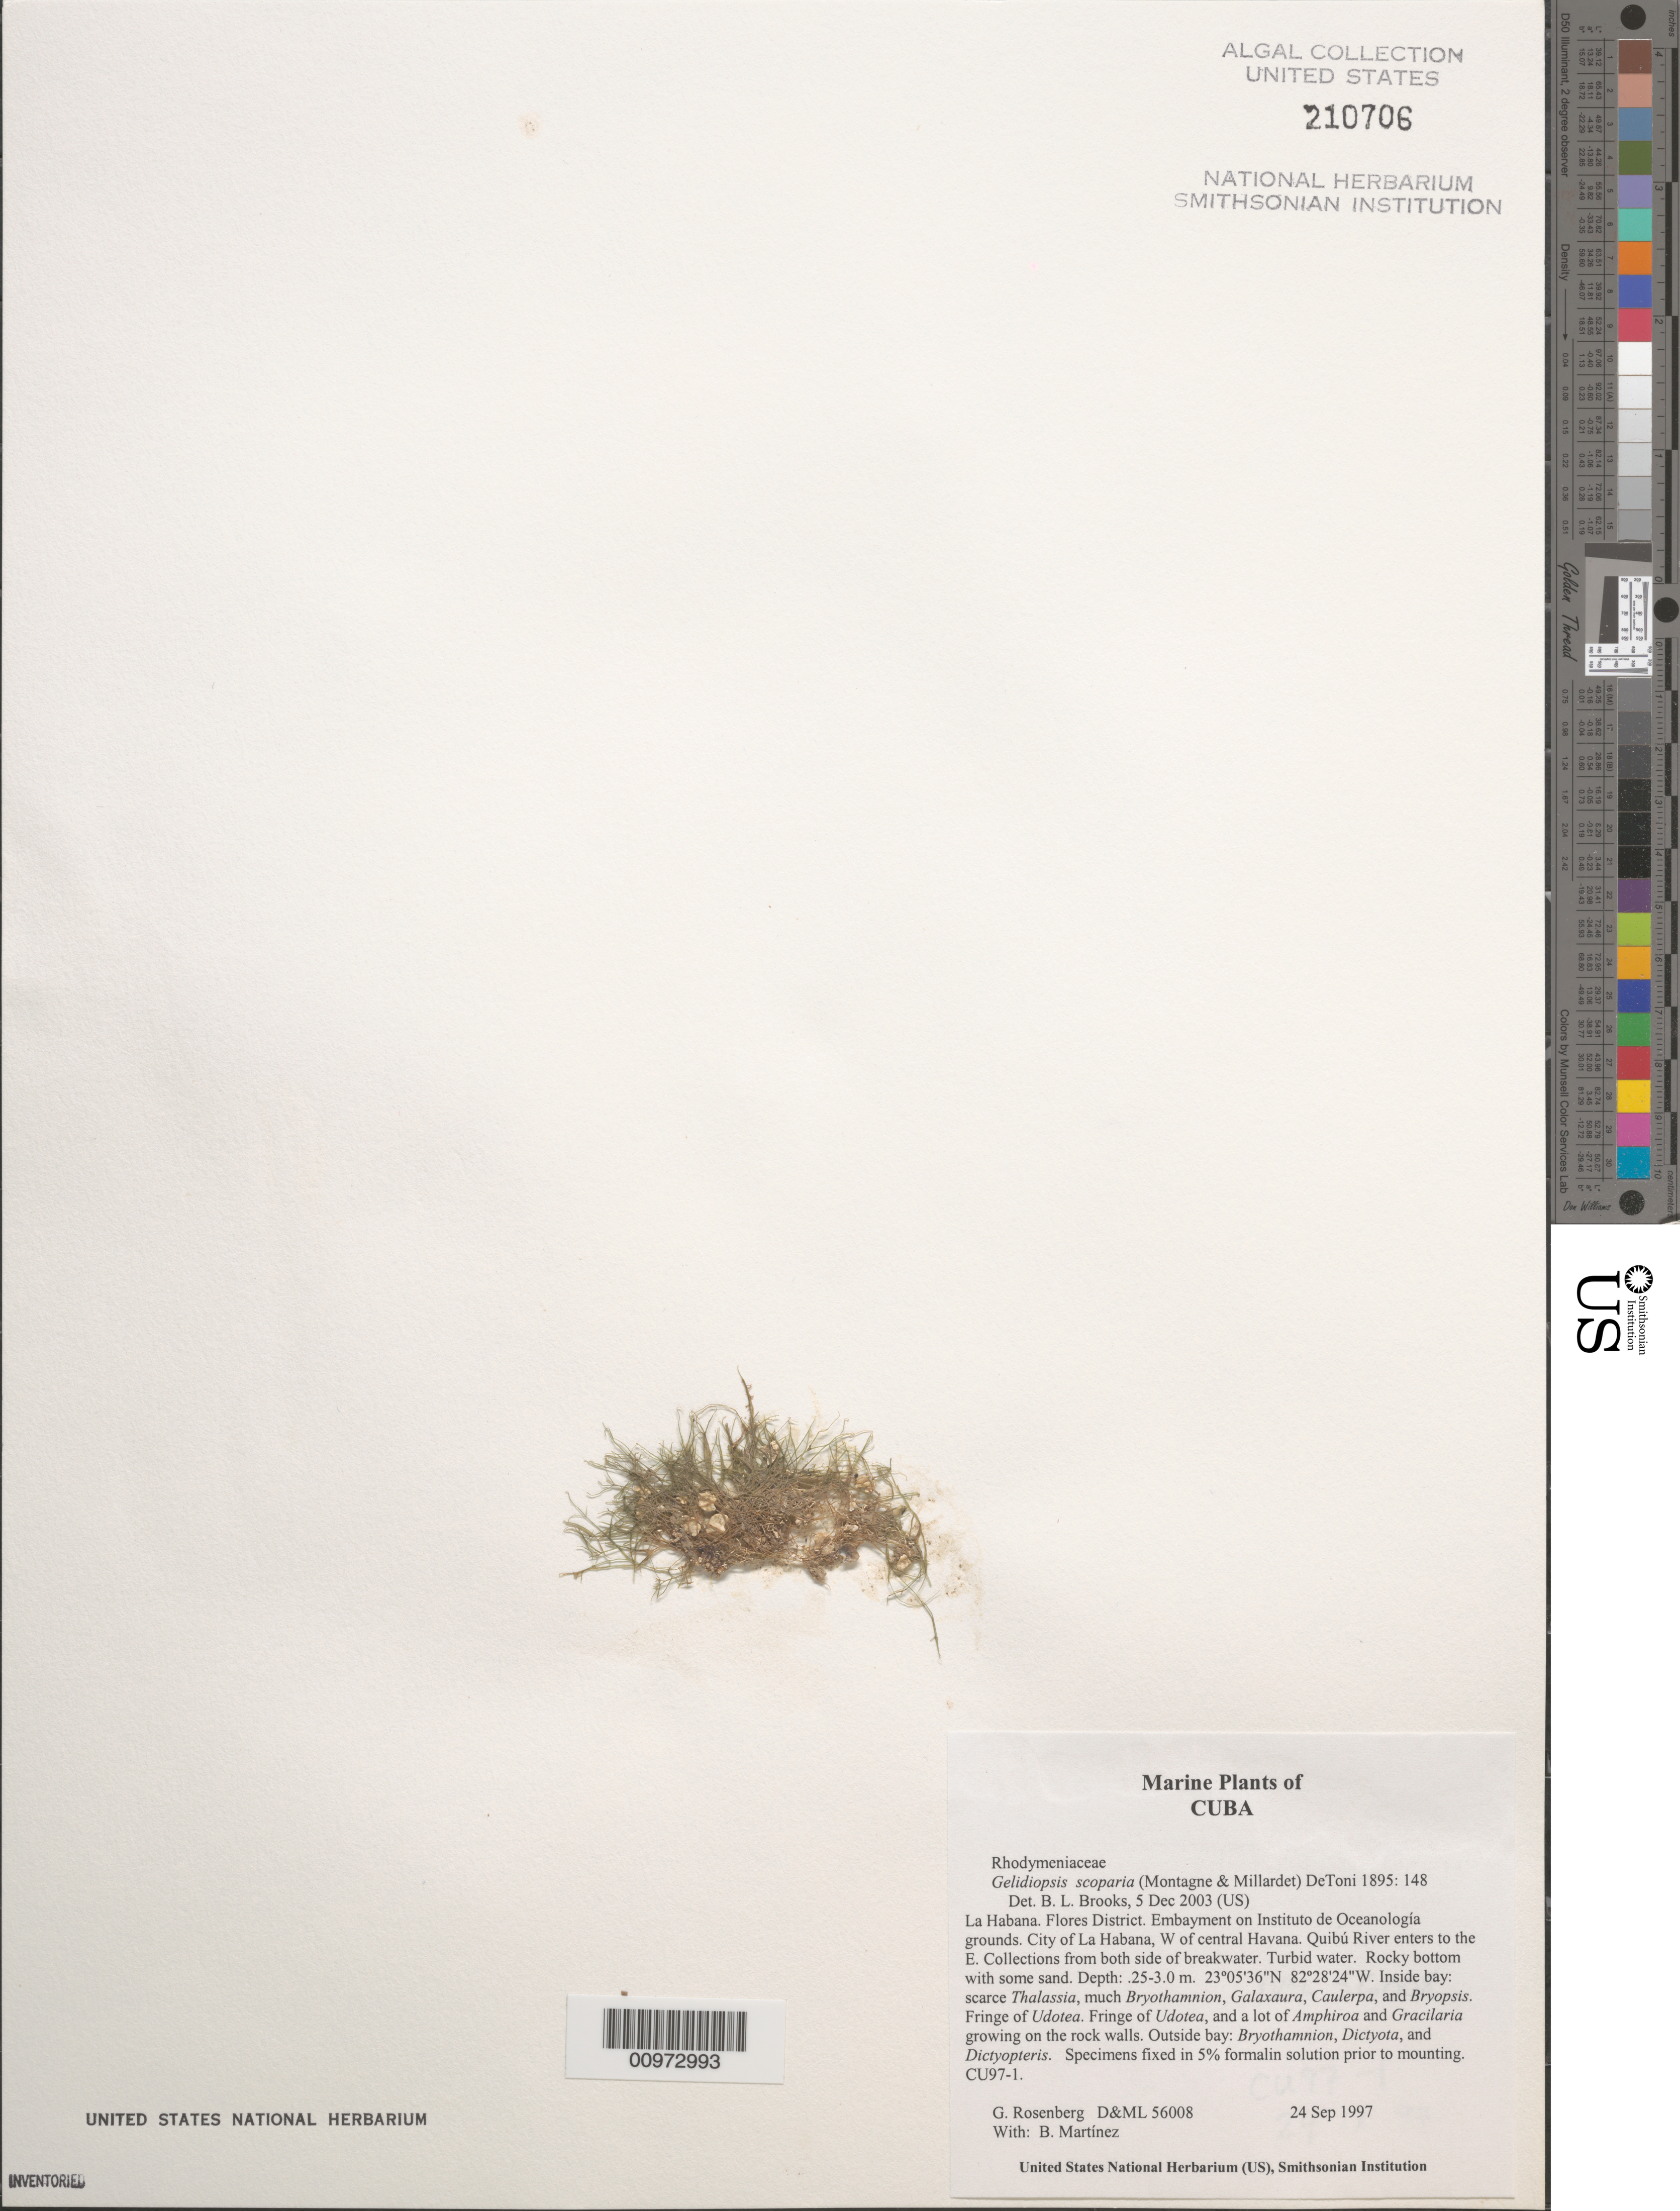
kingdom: Plantae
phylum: Rhodophyta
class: Florideophyceae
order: Rhodymeniales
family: Lomentariaceae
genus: Ceratodictyon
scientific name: Ceratodictyon scoparium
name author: (Mont. & Millardet) R.E. Norris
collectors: G. Rosenberg & B. Martinez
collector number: D&ML 56008 & CU97-1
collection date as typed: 24 Sep 1997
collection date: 1997-09-24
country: Cuba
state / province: La Habana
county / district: Flores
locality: Instituto de Oceanologia grounds embayment, west of central Havana, Quibu River enters to east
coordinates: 23 05'36"N, 82 28'24"W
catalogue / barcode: US 210706